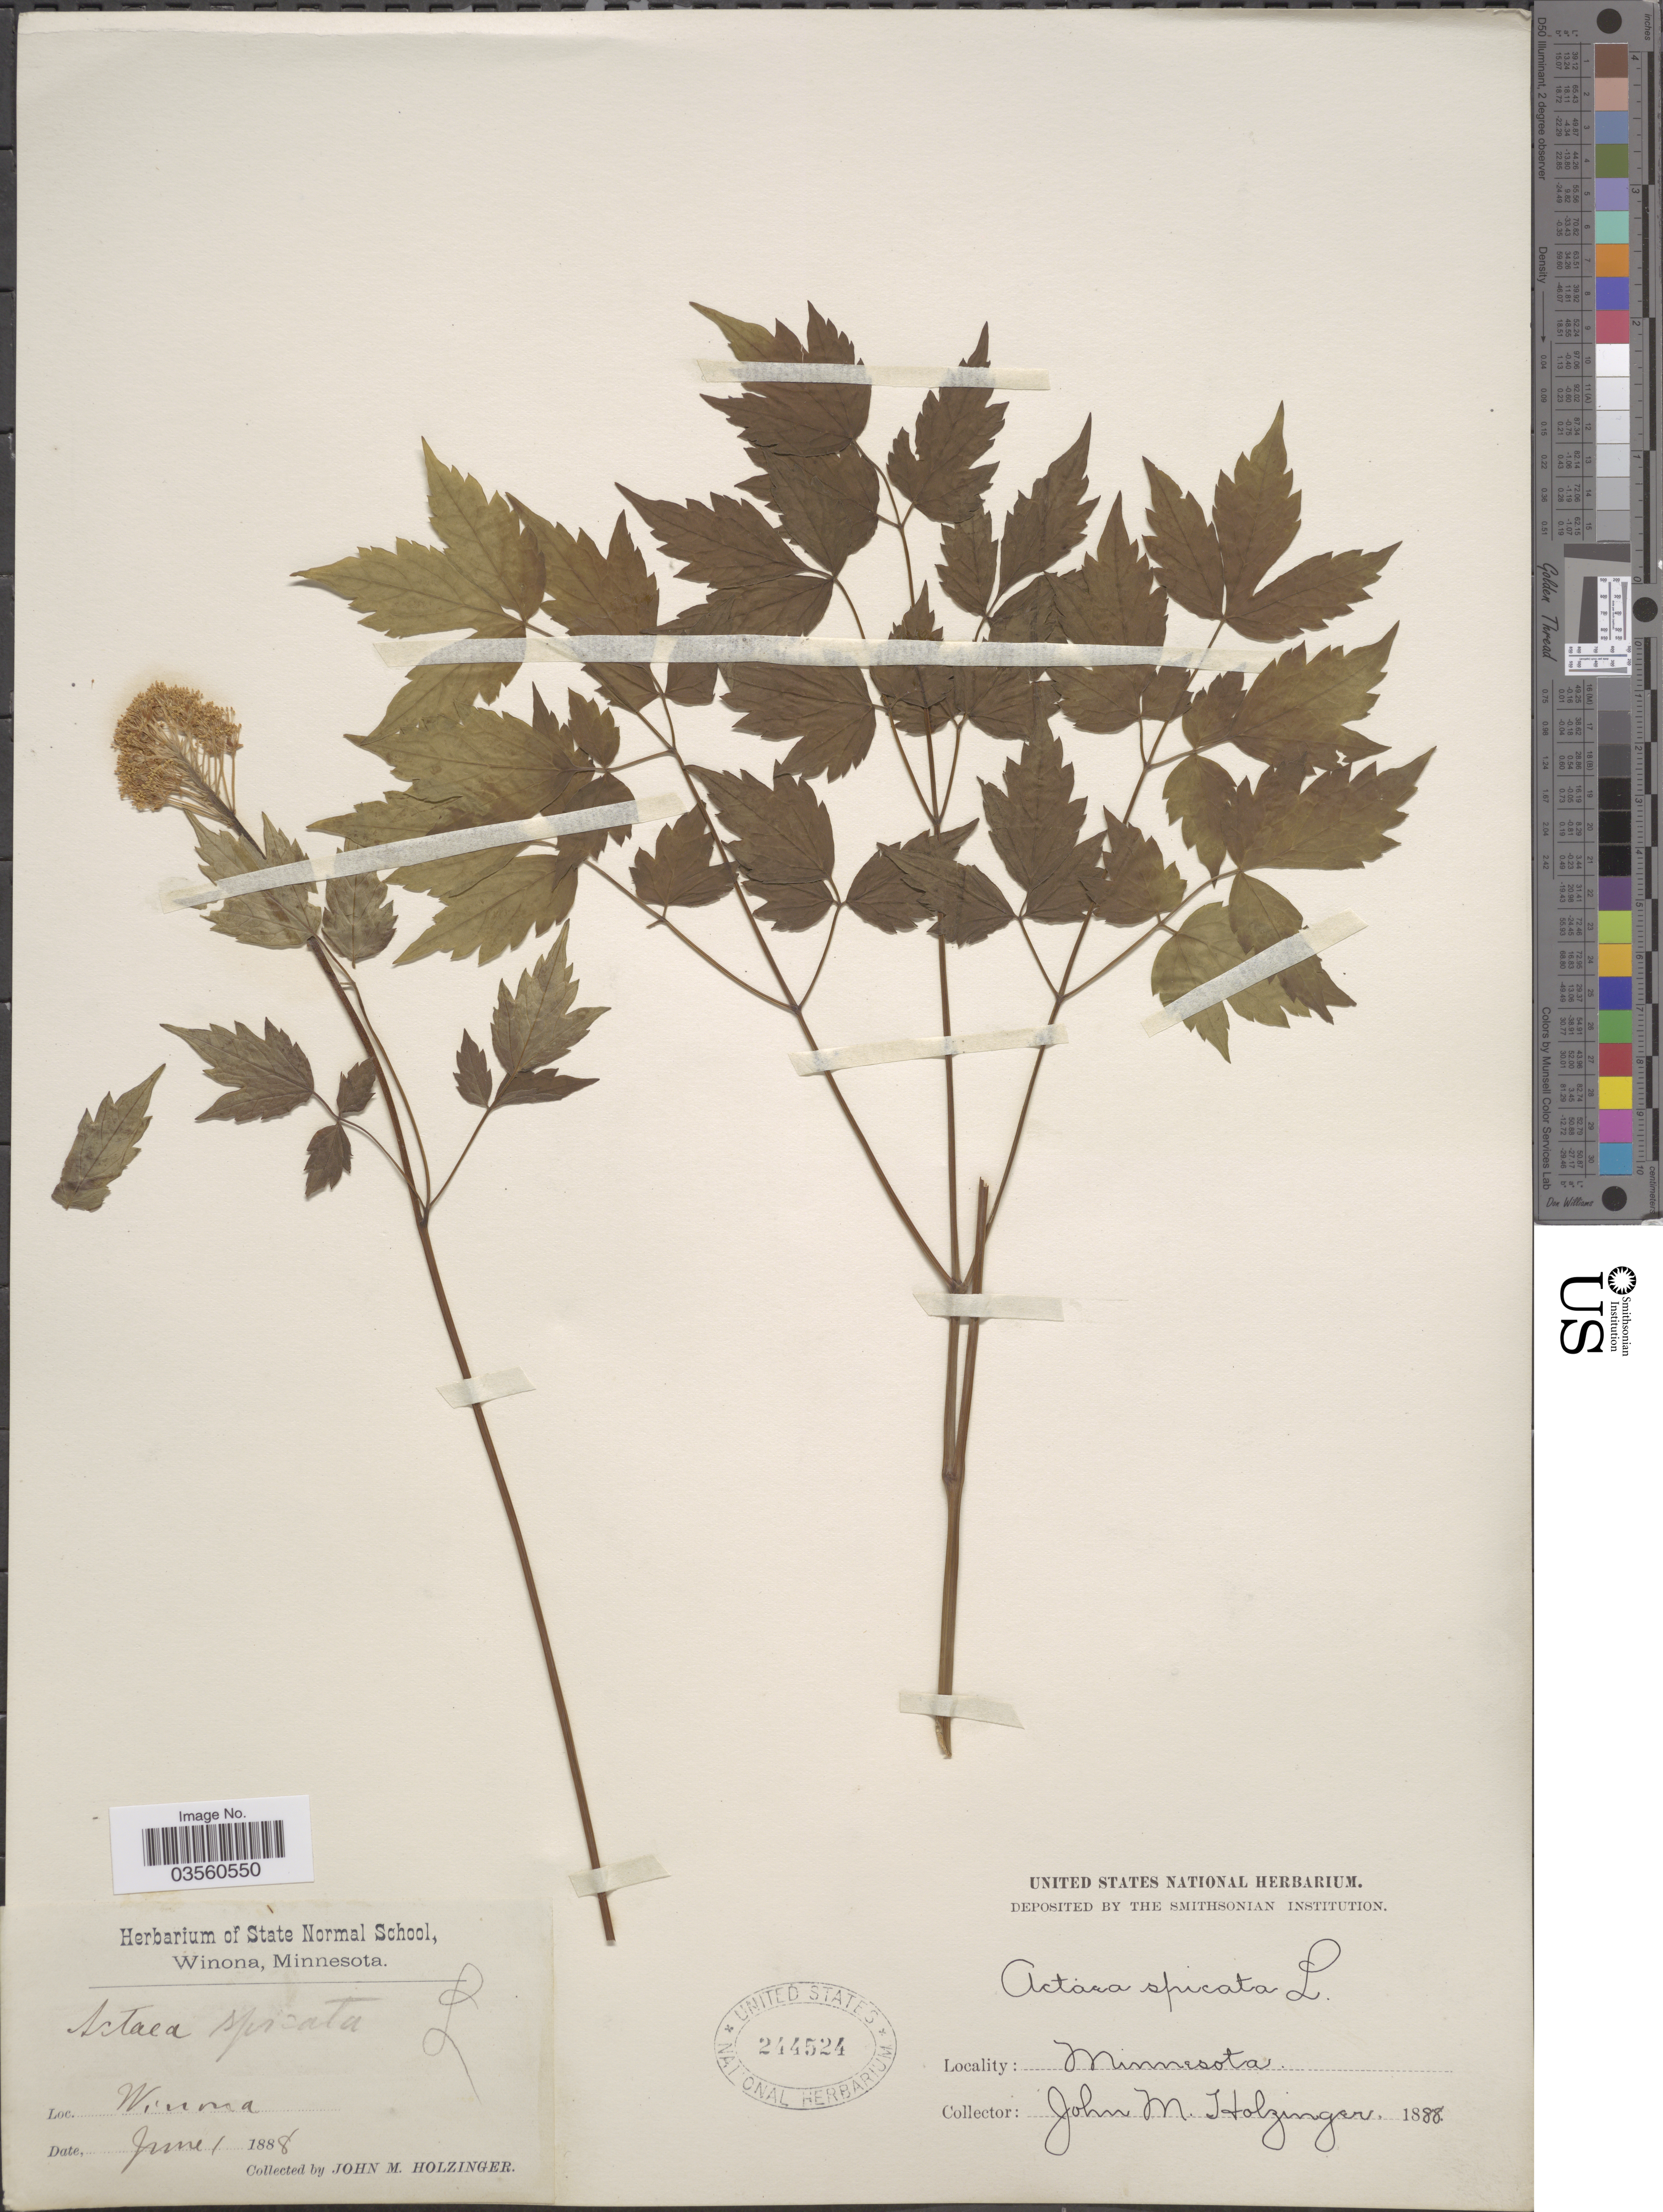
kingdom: Plantae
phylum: Tracheophyta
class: Magnoliopsida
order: Ranunculales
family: Ranunculaceae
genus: Actaea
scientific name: Actaea rubra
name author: (Aiton) Willd.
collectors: J. M. Holzinger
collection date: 1888-06-01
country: United States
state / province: Minnesota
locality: Winona.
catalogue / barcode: US 244524